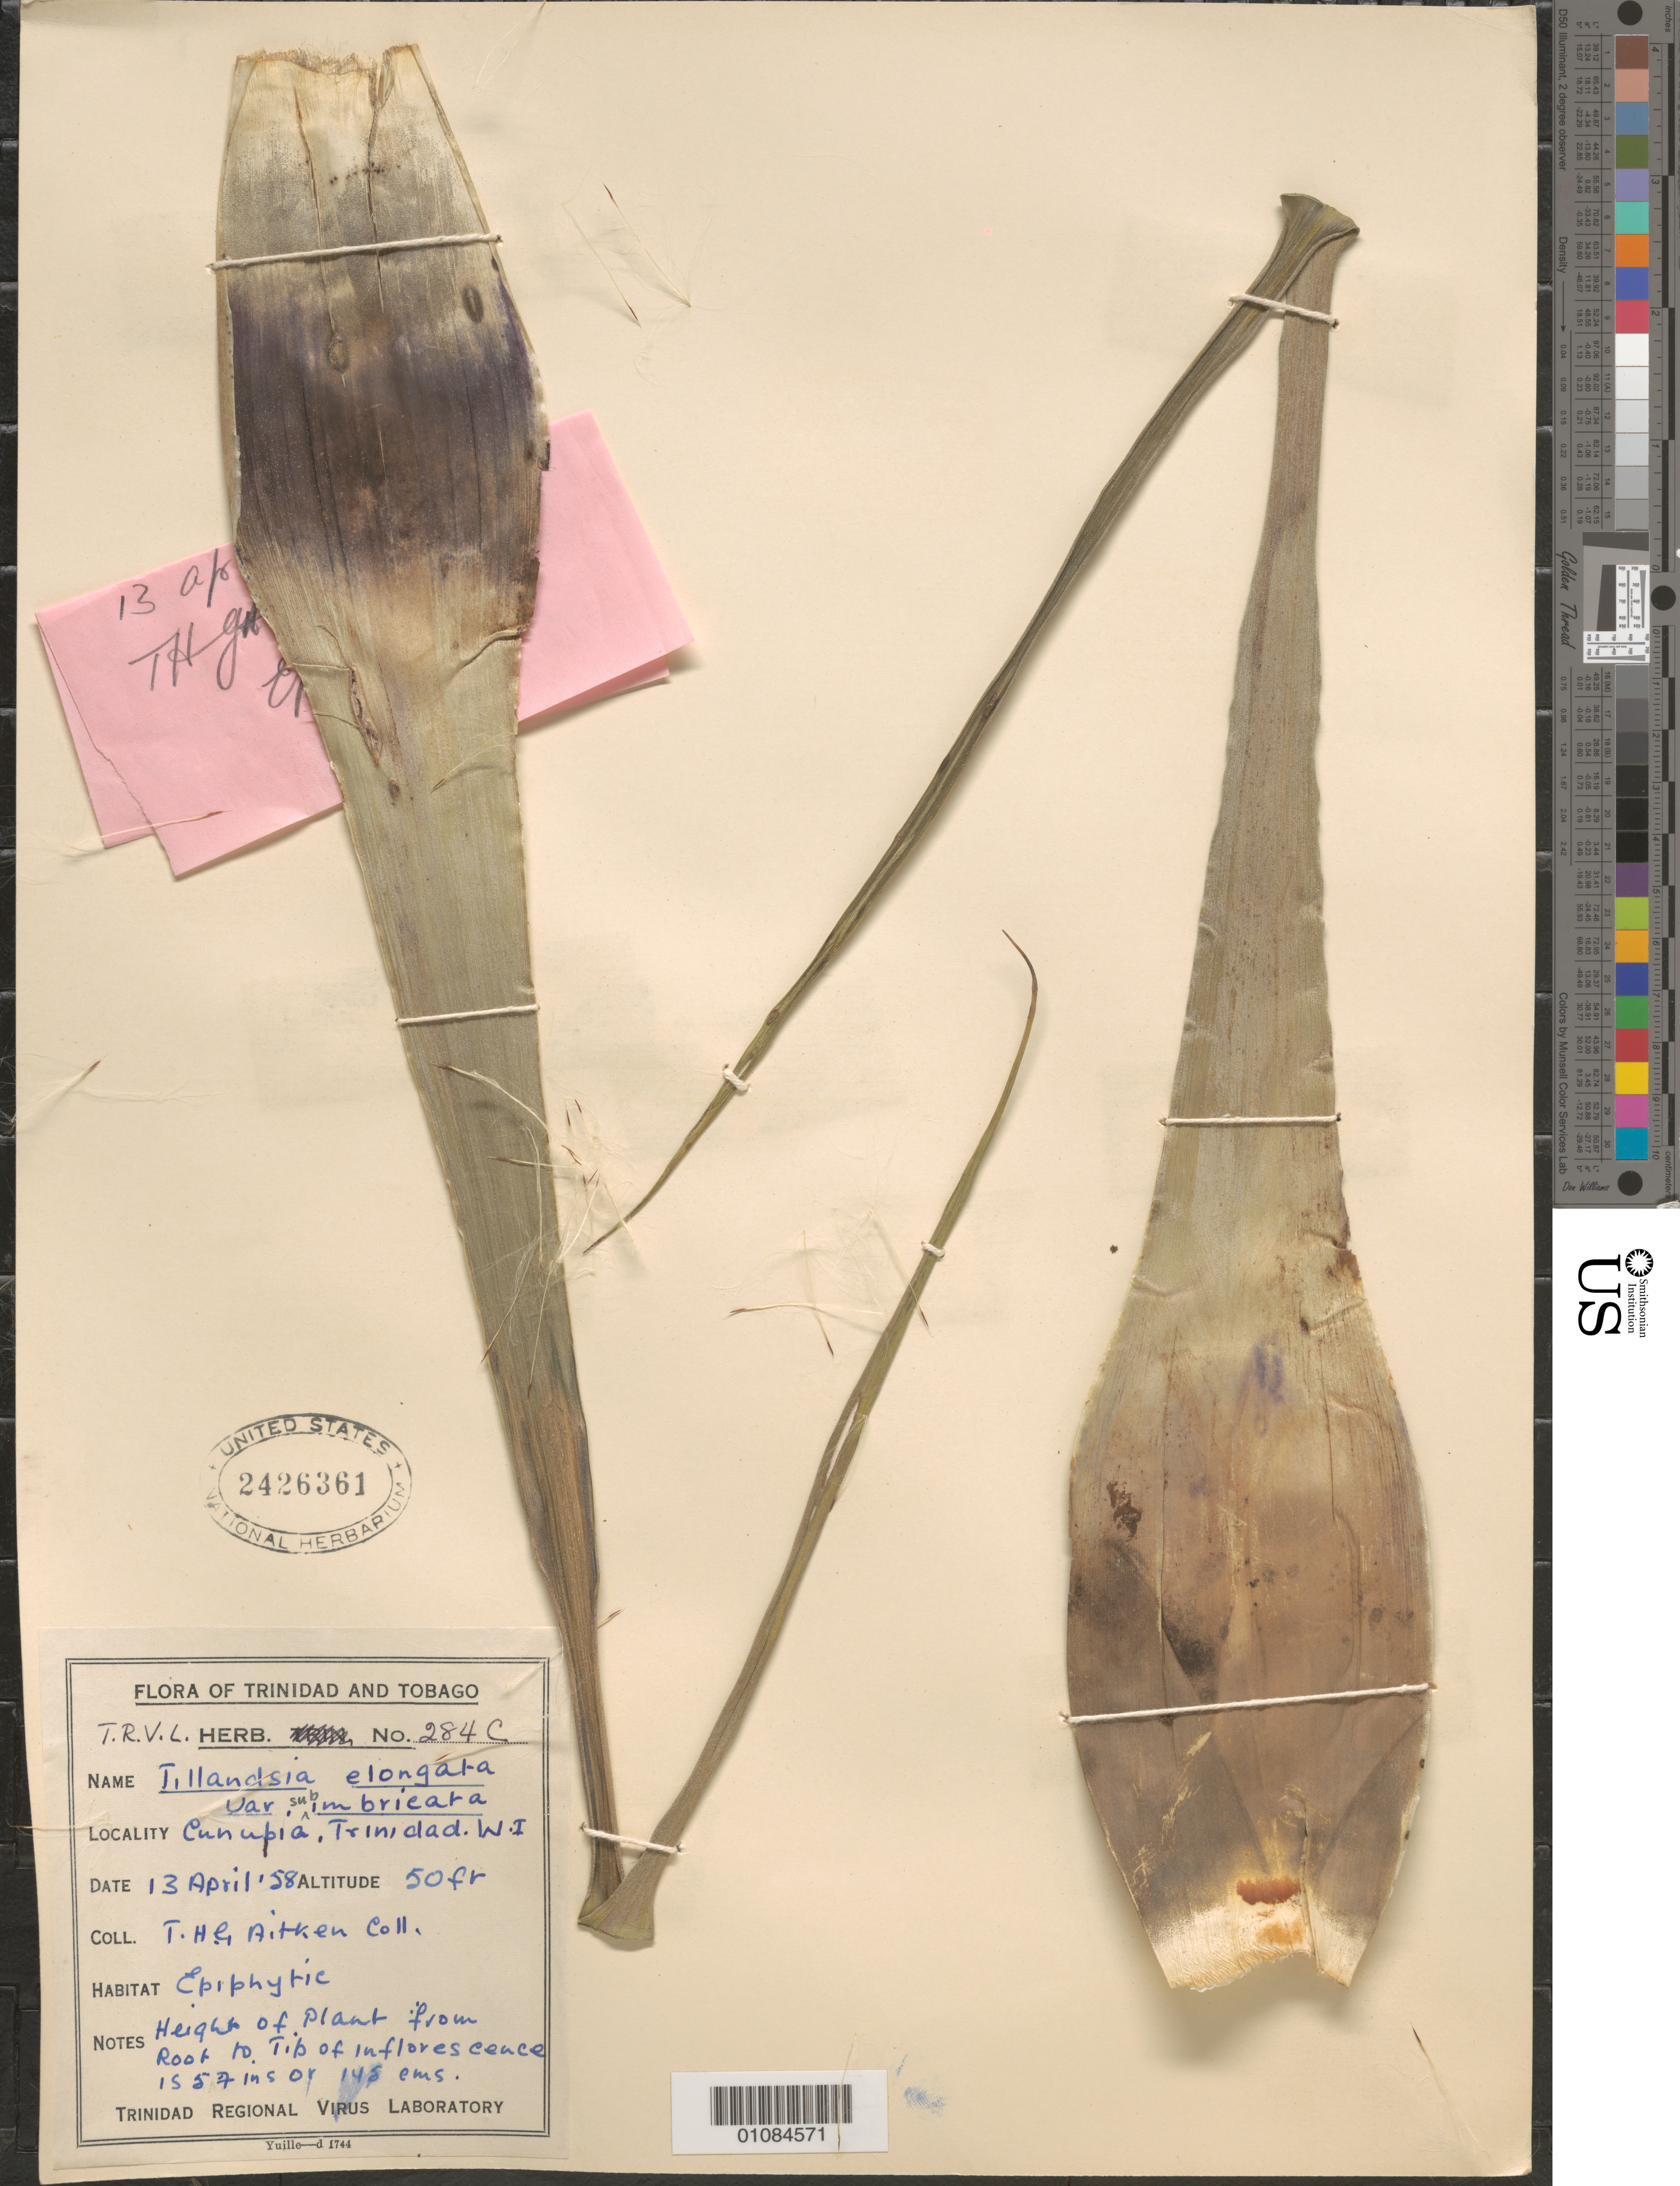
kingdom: Plantae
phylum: Tracheophyta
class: Liliopsida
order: Poales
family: Bromeliaceae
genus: Tillandsia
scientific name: Tillandsia elongata var. subimbricata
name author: (Baker) L.B. Sm.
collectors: T. Aitken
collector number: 284C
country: Trinidad and Tobago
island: Trinidad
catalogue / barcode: US 2426361